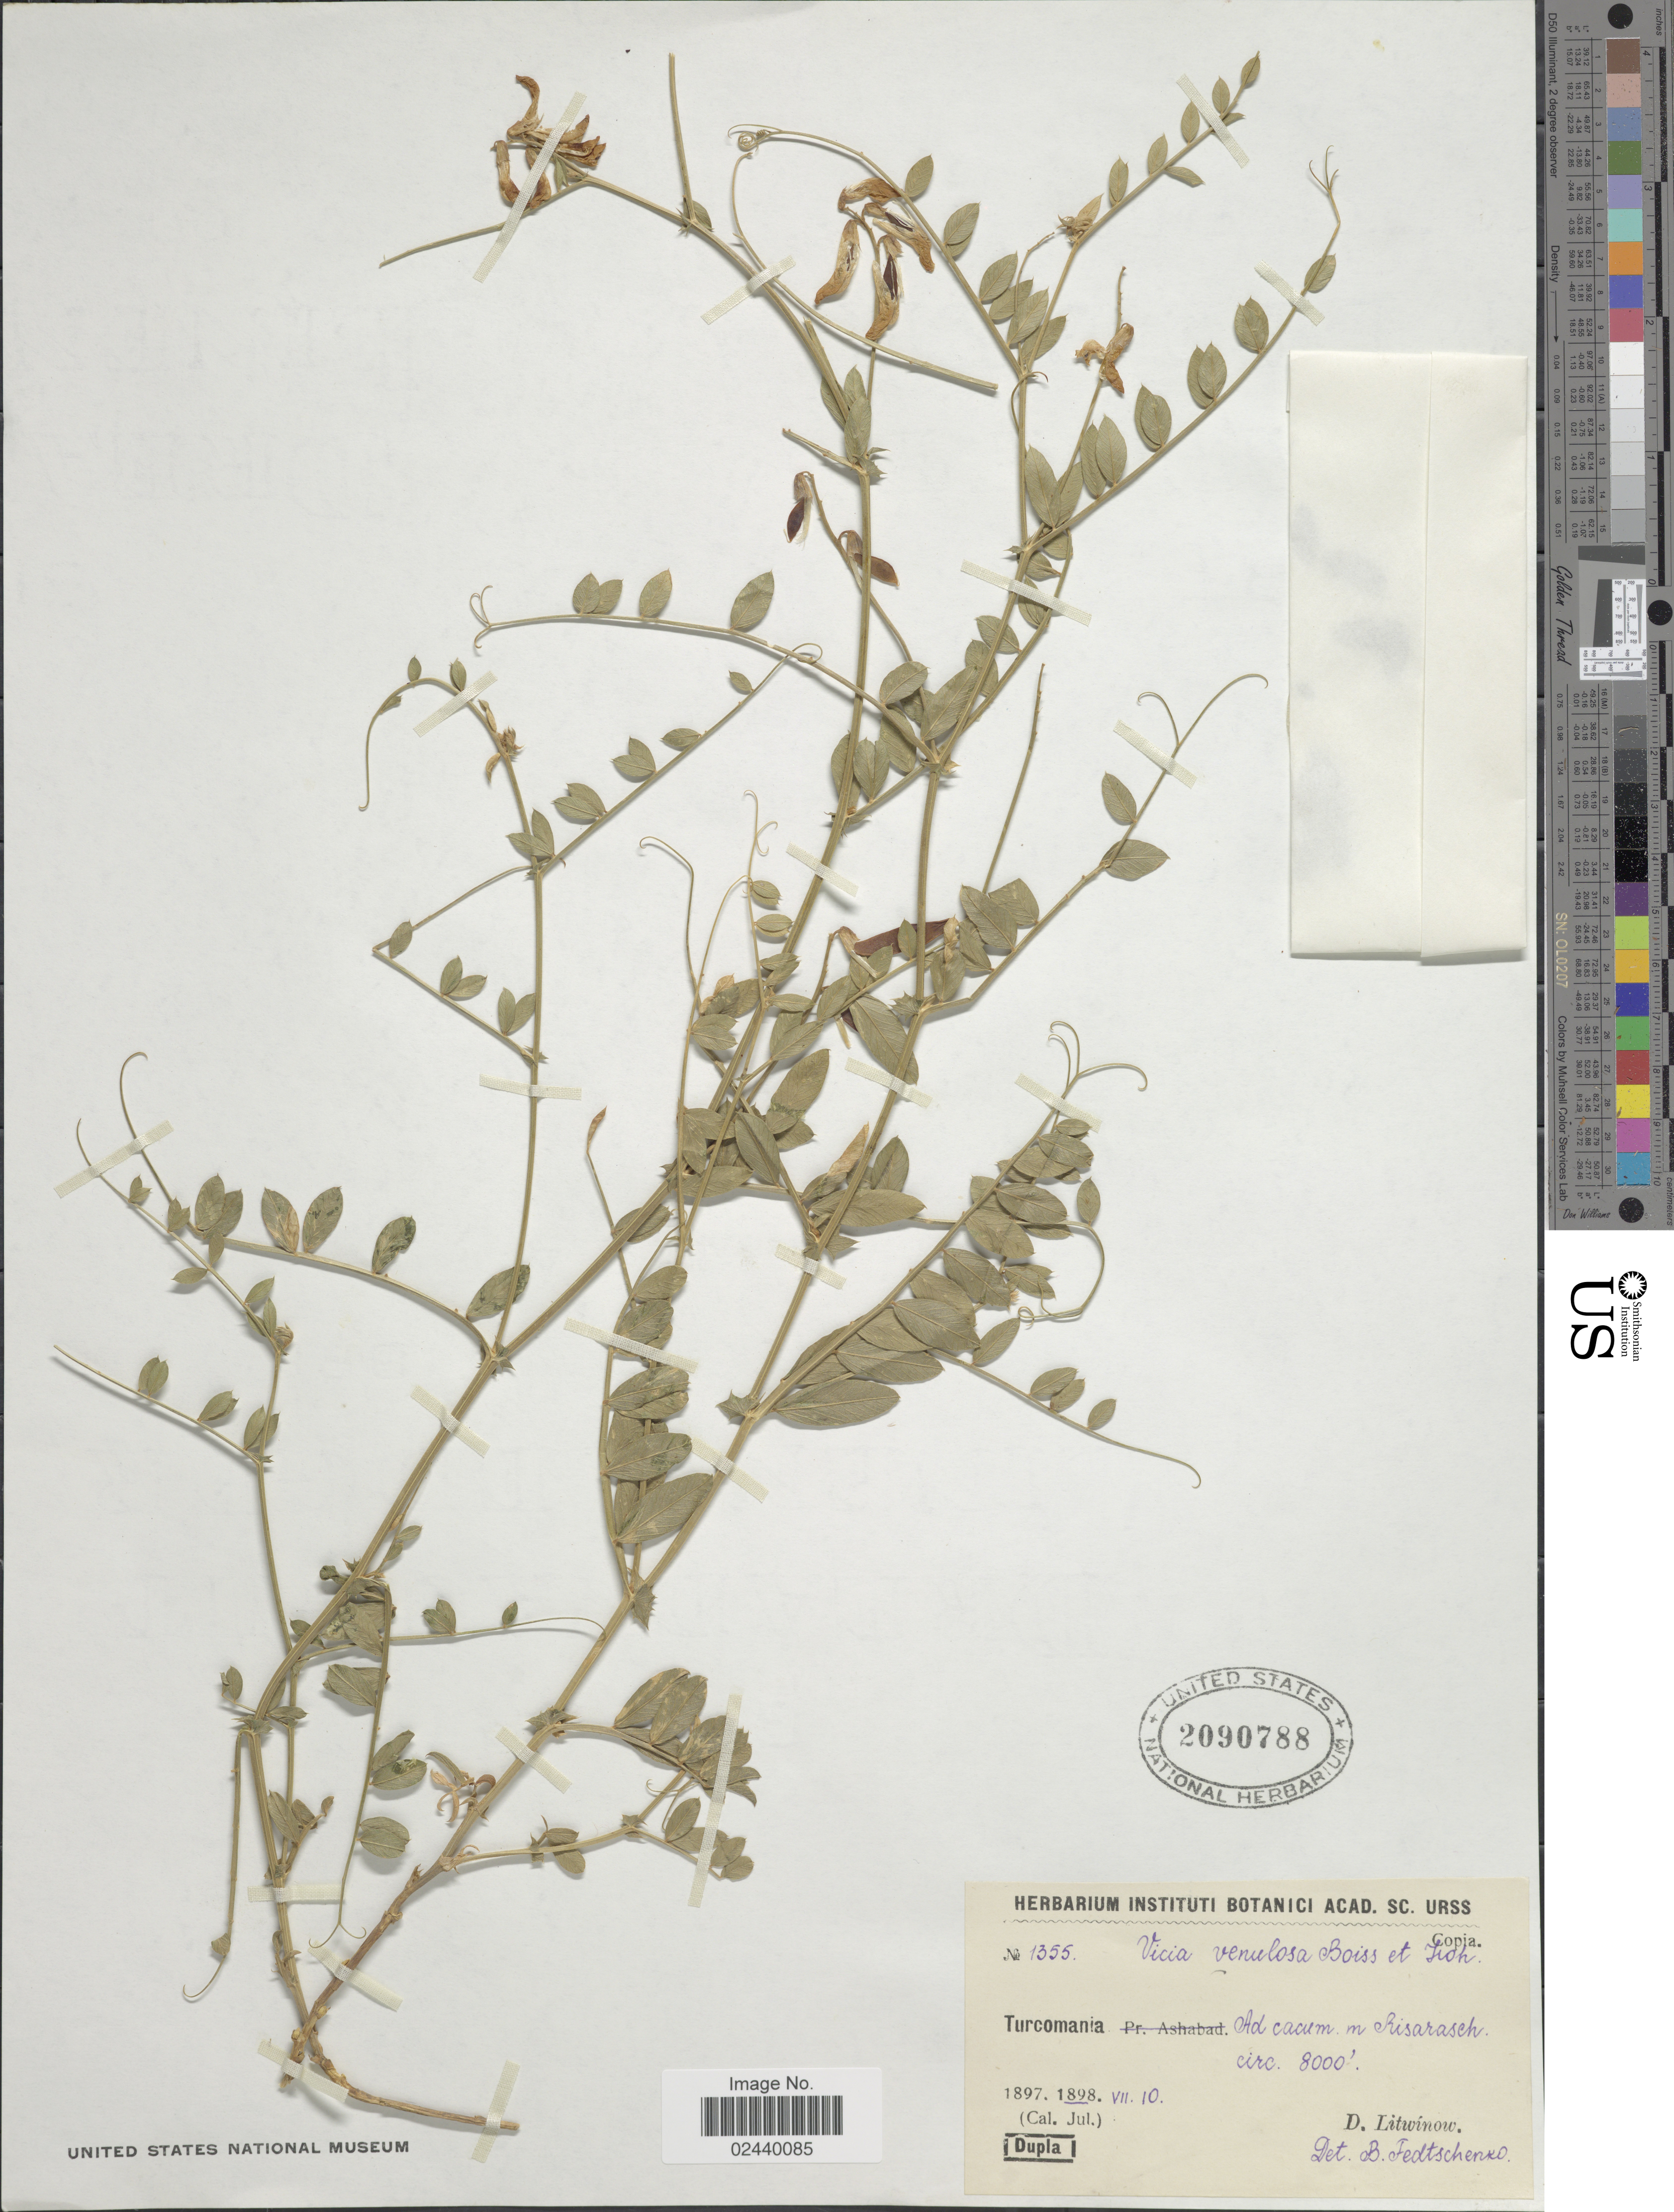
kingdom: Plantae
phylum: Tracheophyta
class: Magnoliopsida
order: Fabales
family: Fabaceae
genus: Vicia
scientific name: Vicia venulosa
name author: Boiss. & Hohen.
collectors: D. Litwinow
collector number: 1355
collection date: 1898-07-10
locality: Turcomania Ad cacum m Risarasch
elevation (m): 2438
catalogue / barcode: US 2090788